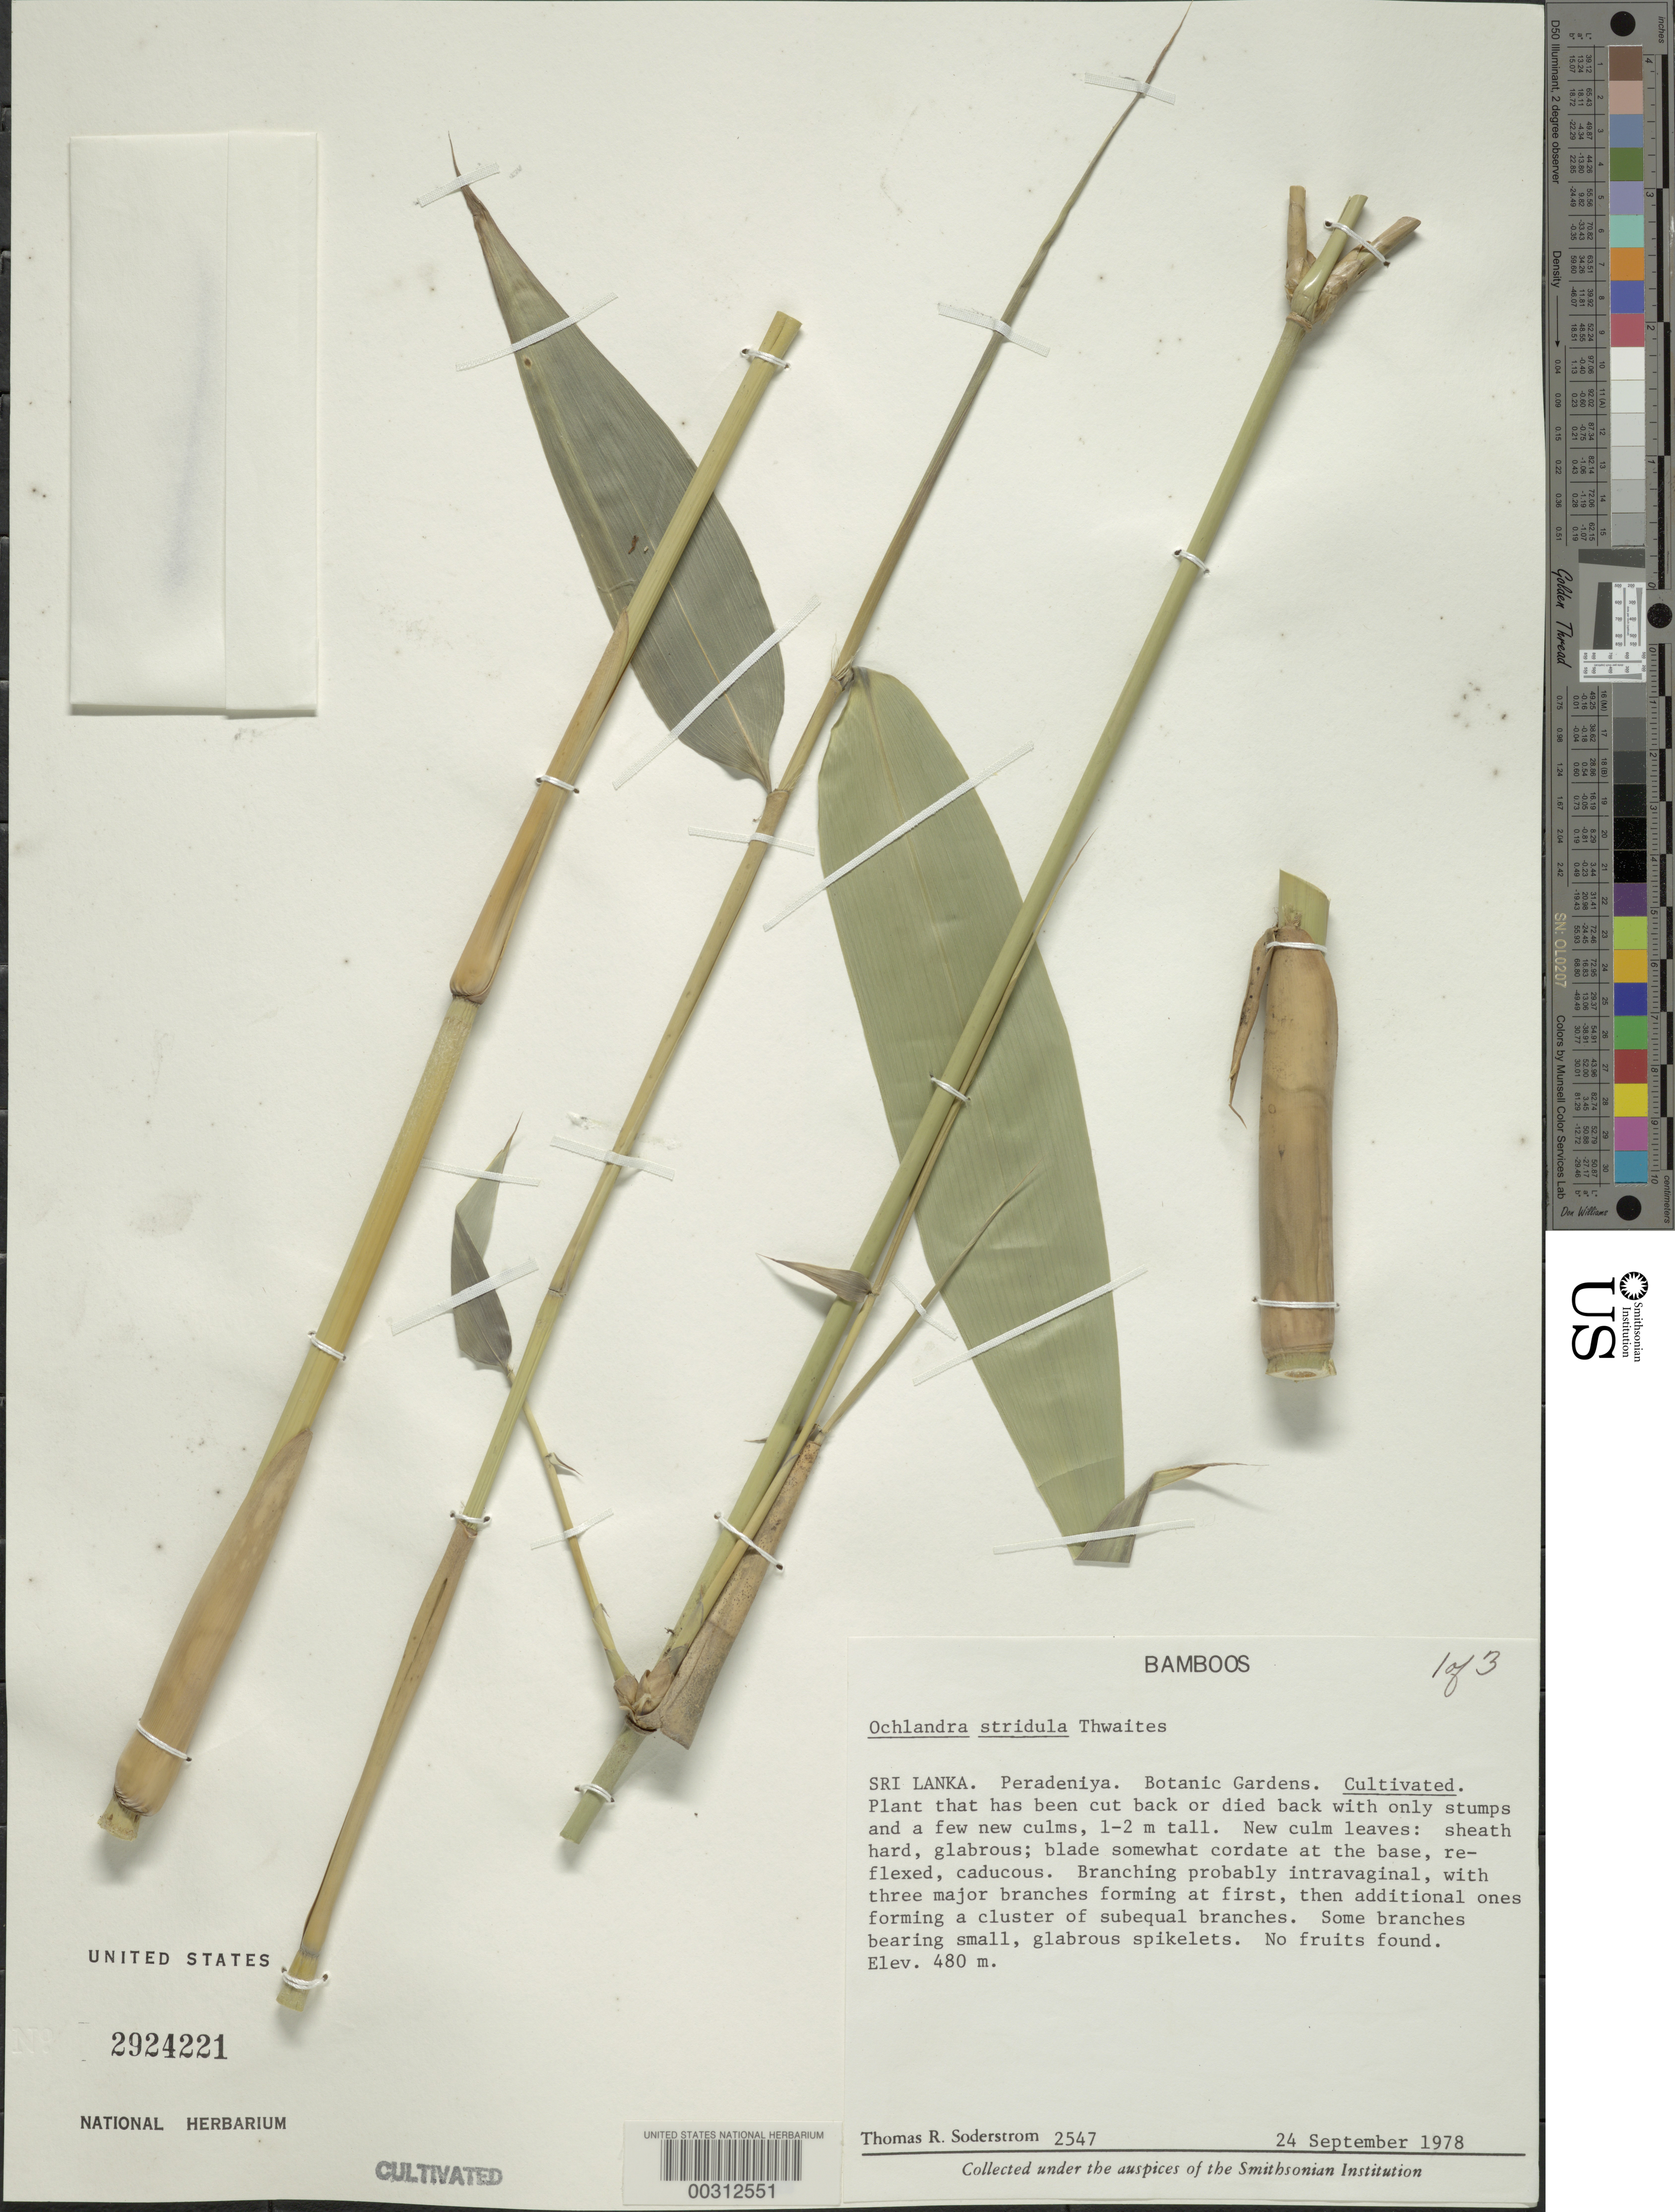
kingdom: Plantae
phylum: Tracheophyta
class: Liliopsida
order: Poales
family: Poaceae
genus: Ochlandra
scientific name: Ochlandra stridula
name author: Moon ex Thwaites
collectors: T. R. Soderstrom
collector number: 2547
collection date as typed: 24 Sep 1978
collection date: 1978-09-24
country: Sri Lanka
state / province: Central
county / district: Kandy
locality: Peradeniya, botanic gardens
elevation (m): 480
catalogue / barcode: US 2924221